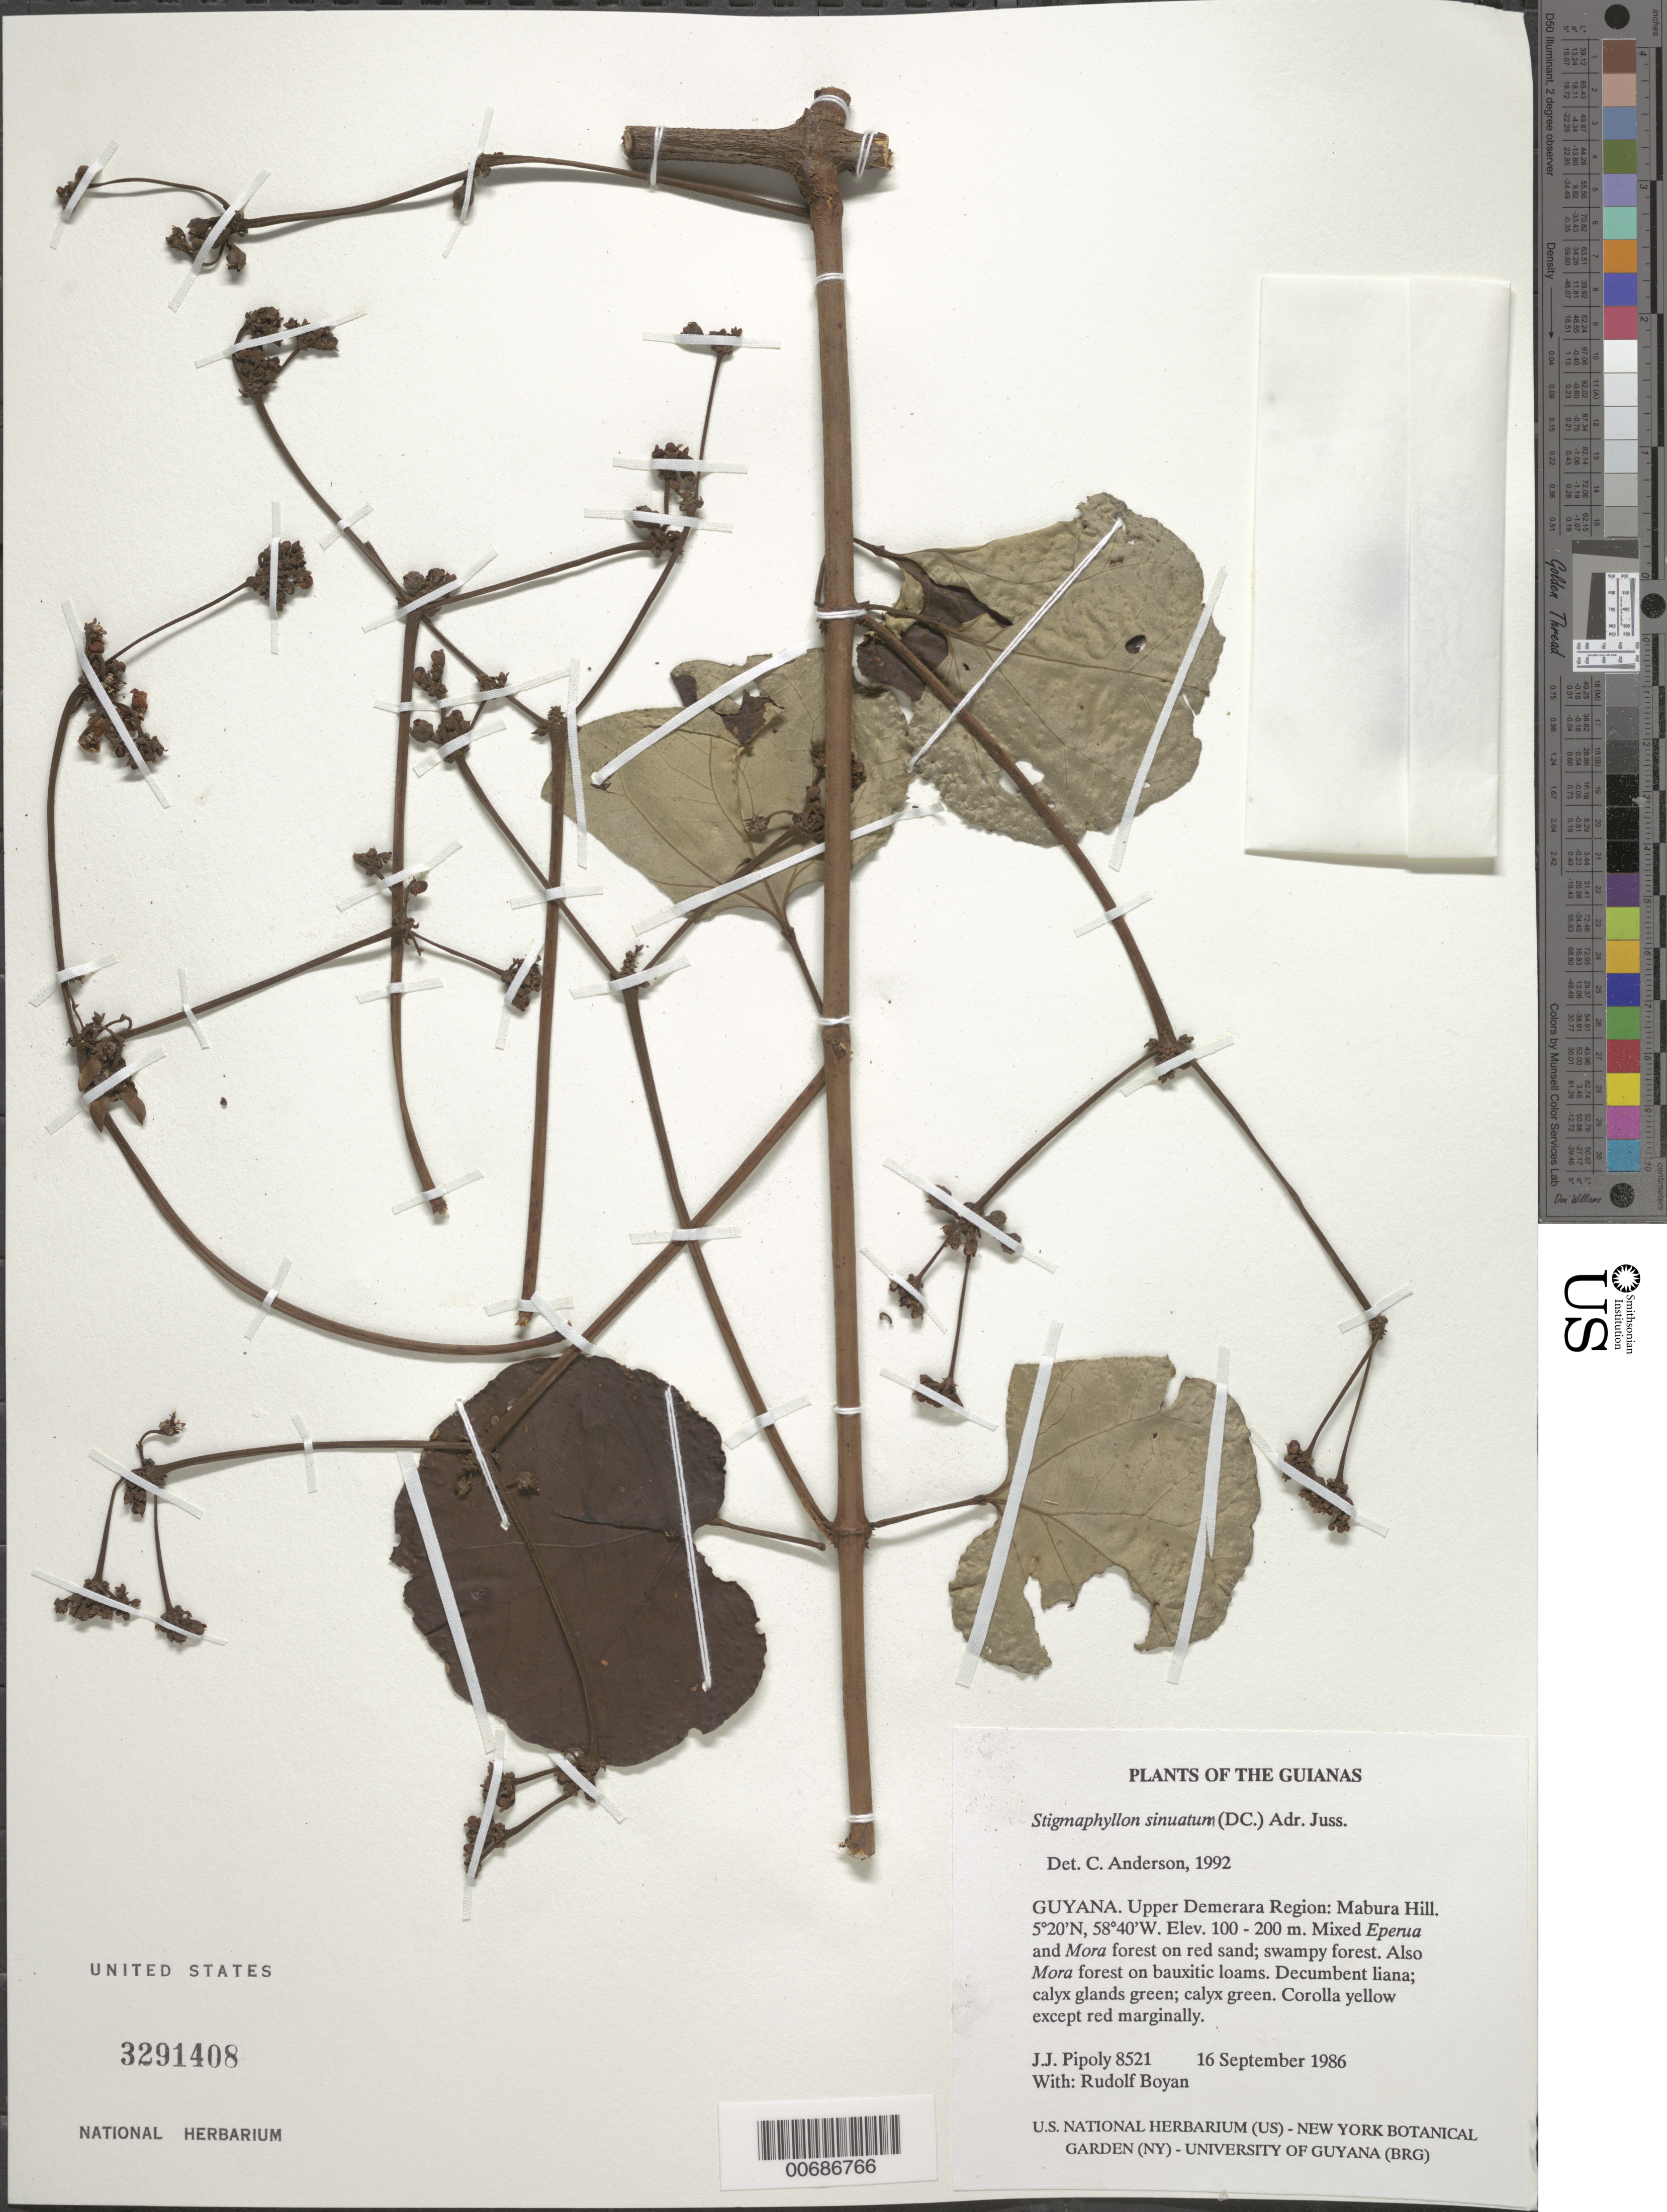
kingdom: Plantae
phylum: Tracheophyta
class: Magnoliopsida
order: Malpighiales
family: Malpighiaceae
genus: Stigmaphyllon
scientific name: Stigmaphyllon sinuatum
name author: (DC.) A. Juss.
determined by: Anderson, C.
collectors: J. J. Pipoly & R. Boyan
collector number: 8521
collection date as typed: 16 September 1986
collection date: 1986-09-16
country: Guyana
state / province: U. Demerara-Berbice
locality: Mabura Hill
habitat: Mixed Eperua and Mora forest on red sand; swampy forest. Also Mora forest on bauxitic loams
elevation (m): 100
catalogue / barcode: US 3291408